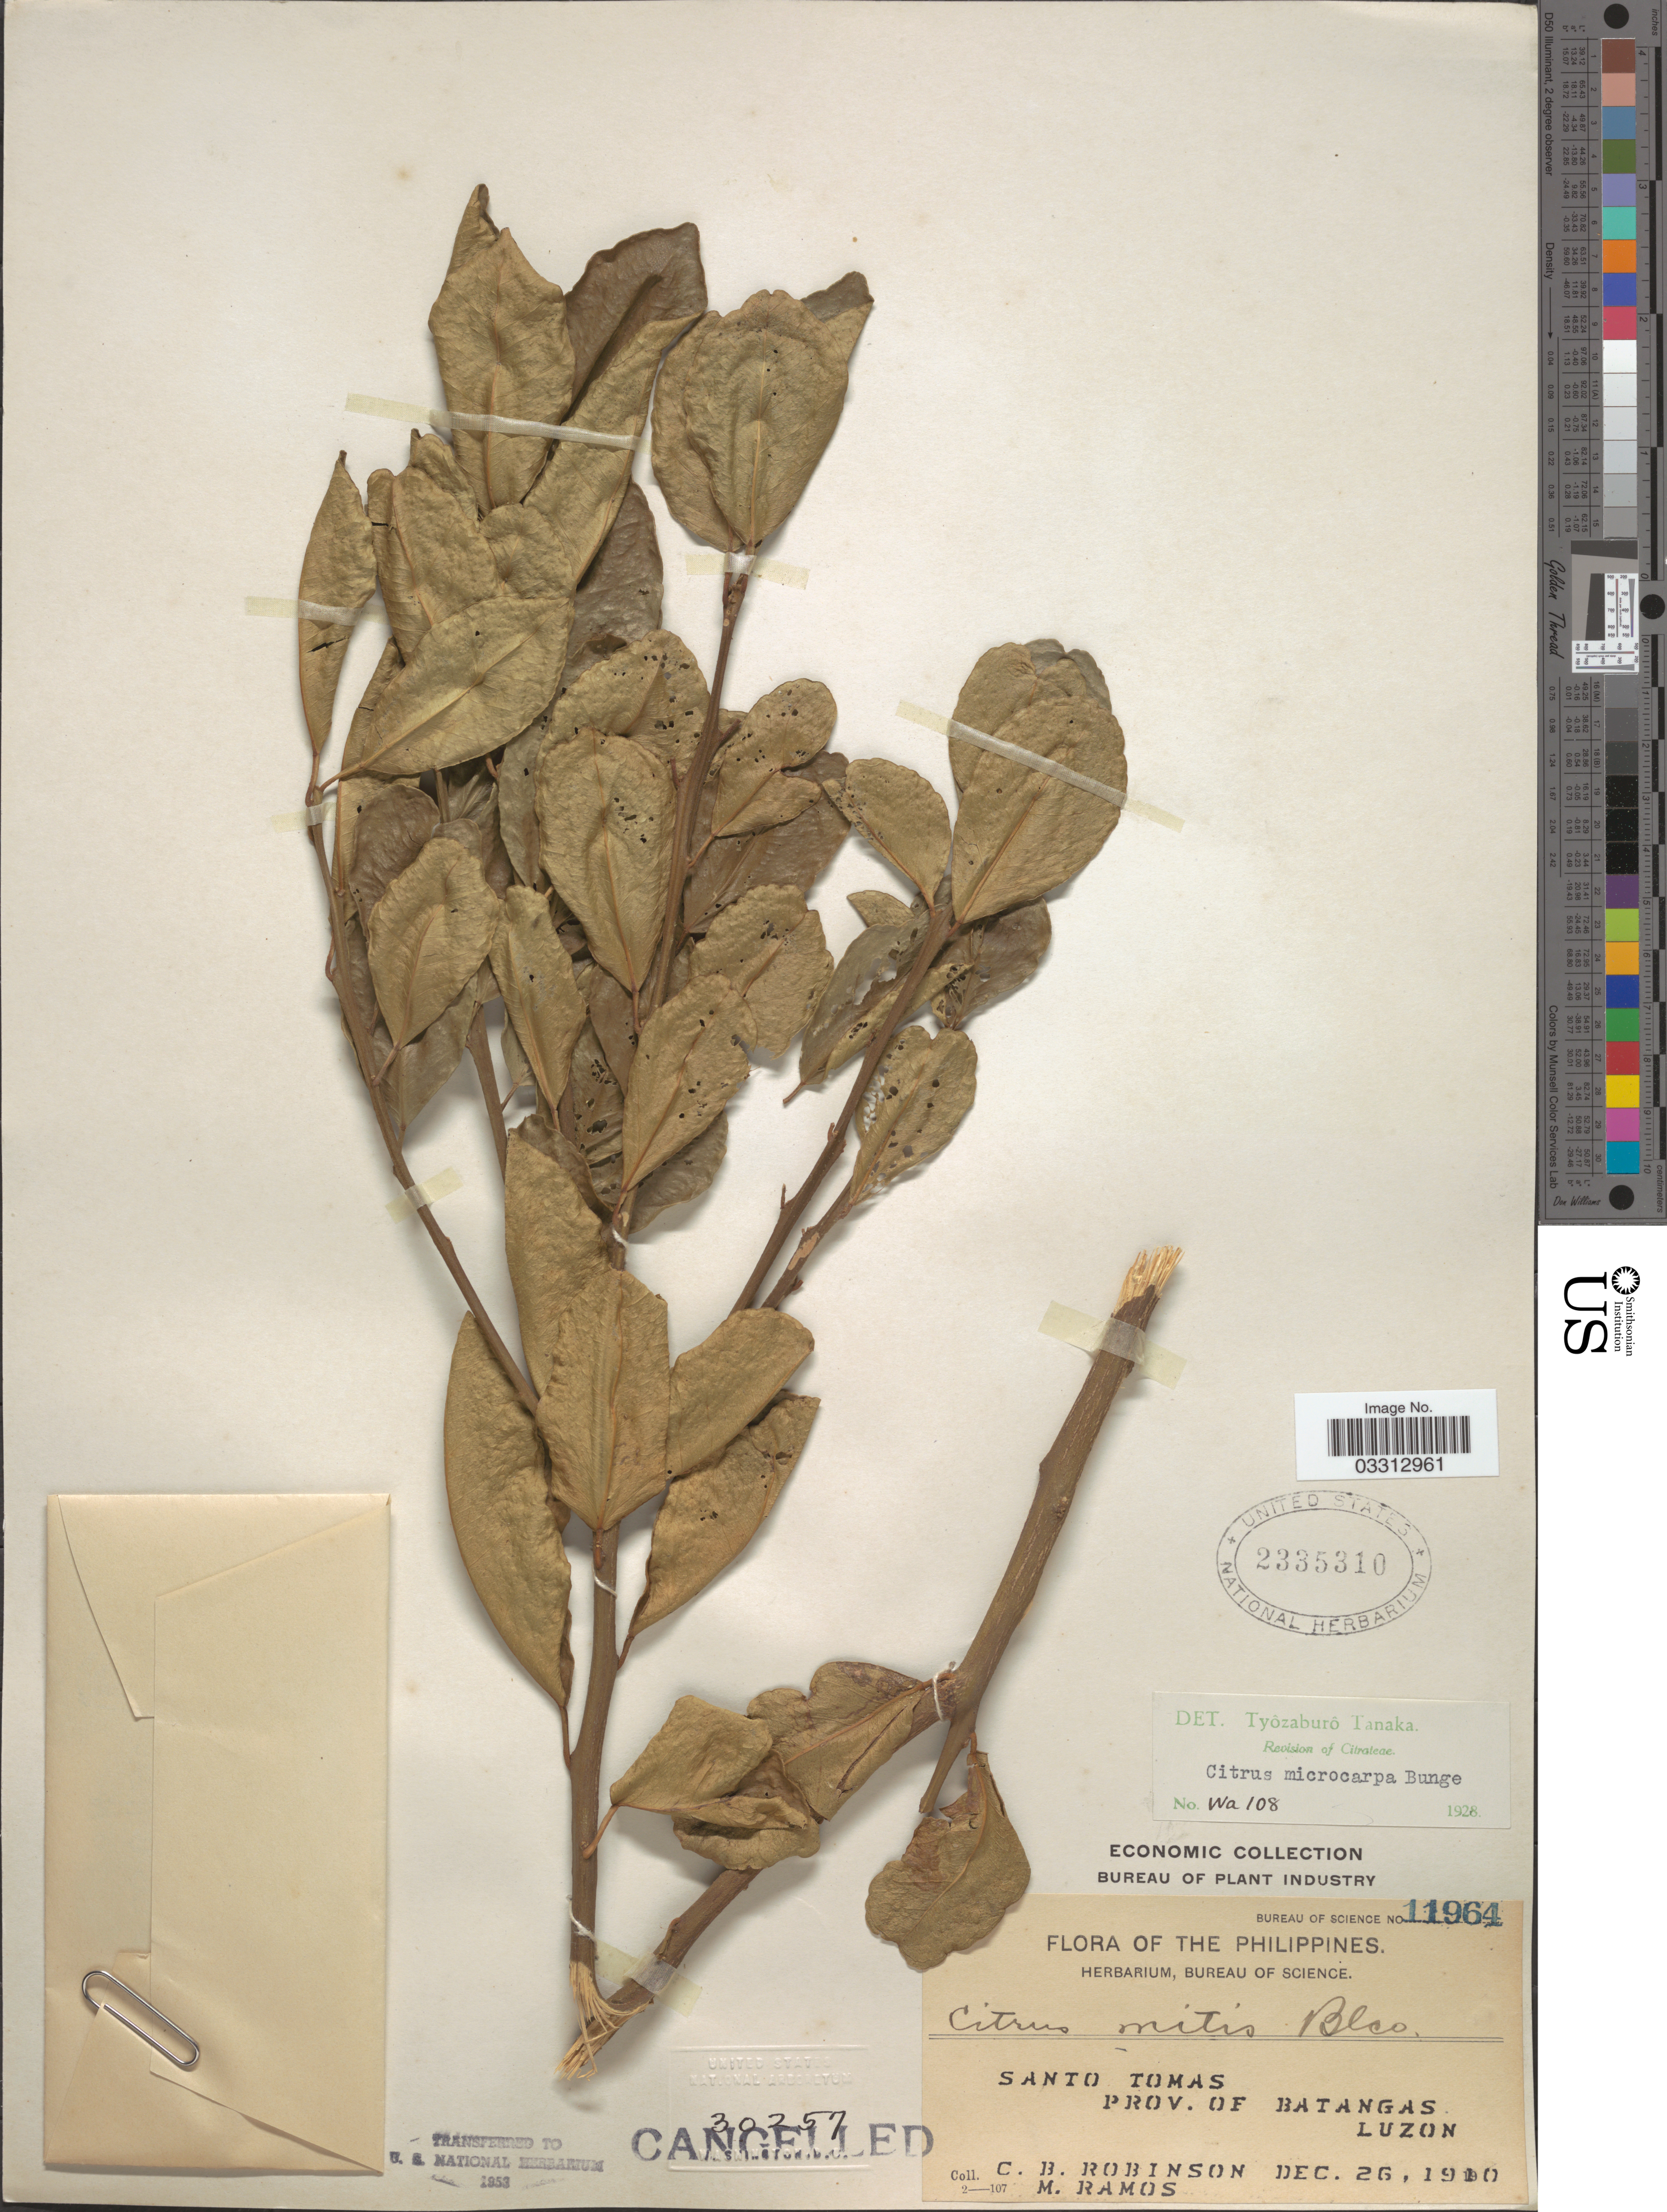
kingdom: Plantae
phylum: Tracheophyta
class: Magnoliopsida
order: Sapindales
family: Rutaceae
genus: Citrus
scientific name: Citrus x microcarpa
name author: Bunge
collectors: C. Robinson & M. Ramos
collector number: Bureau of Science 11964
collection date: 1910-12-26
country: Philippines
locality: Santo Tomas. Prov. of Batangas. Luzon.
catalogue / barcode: US 2335310